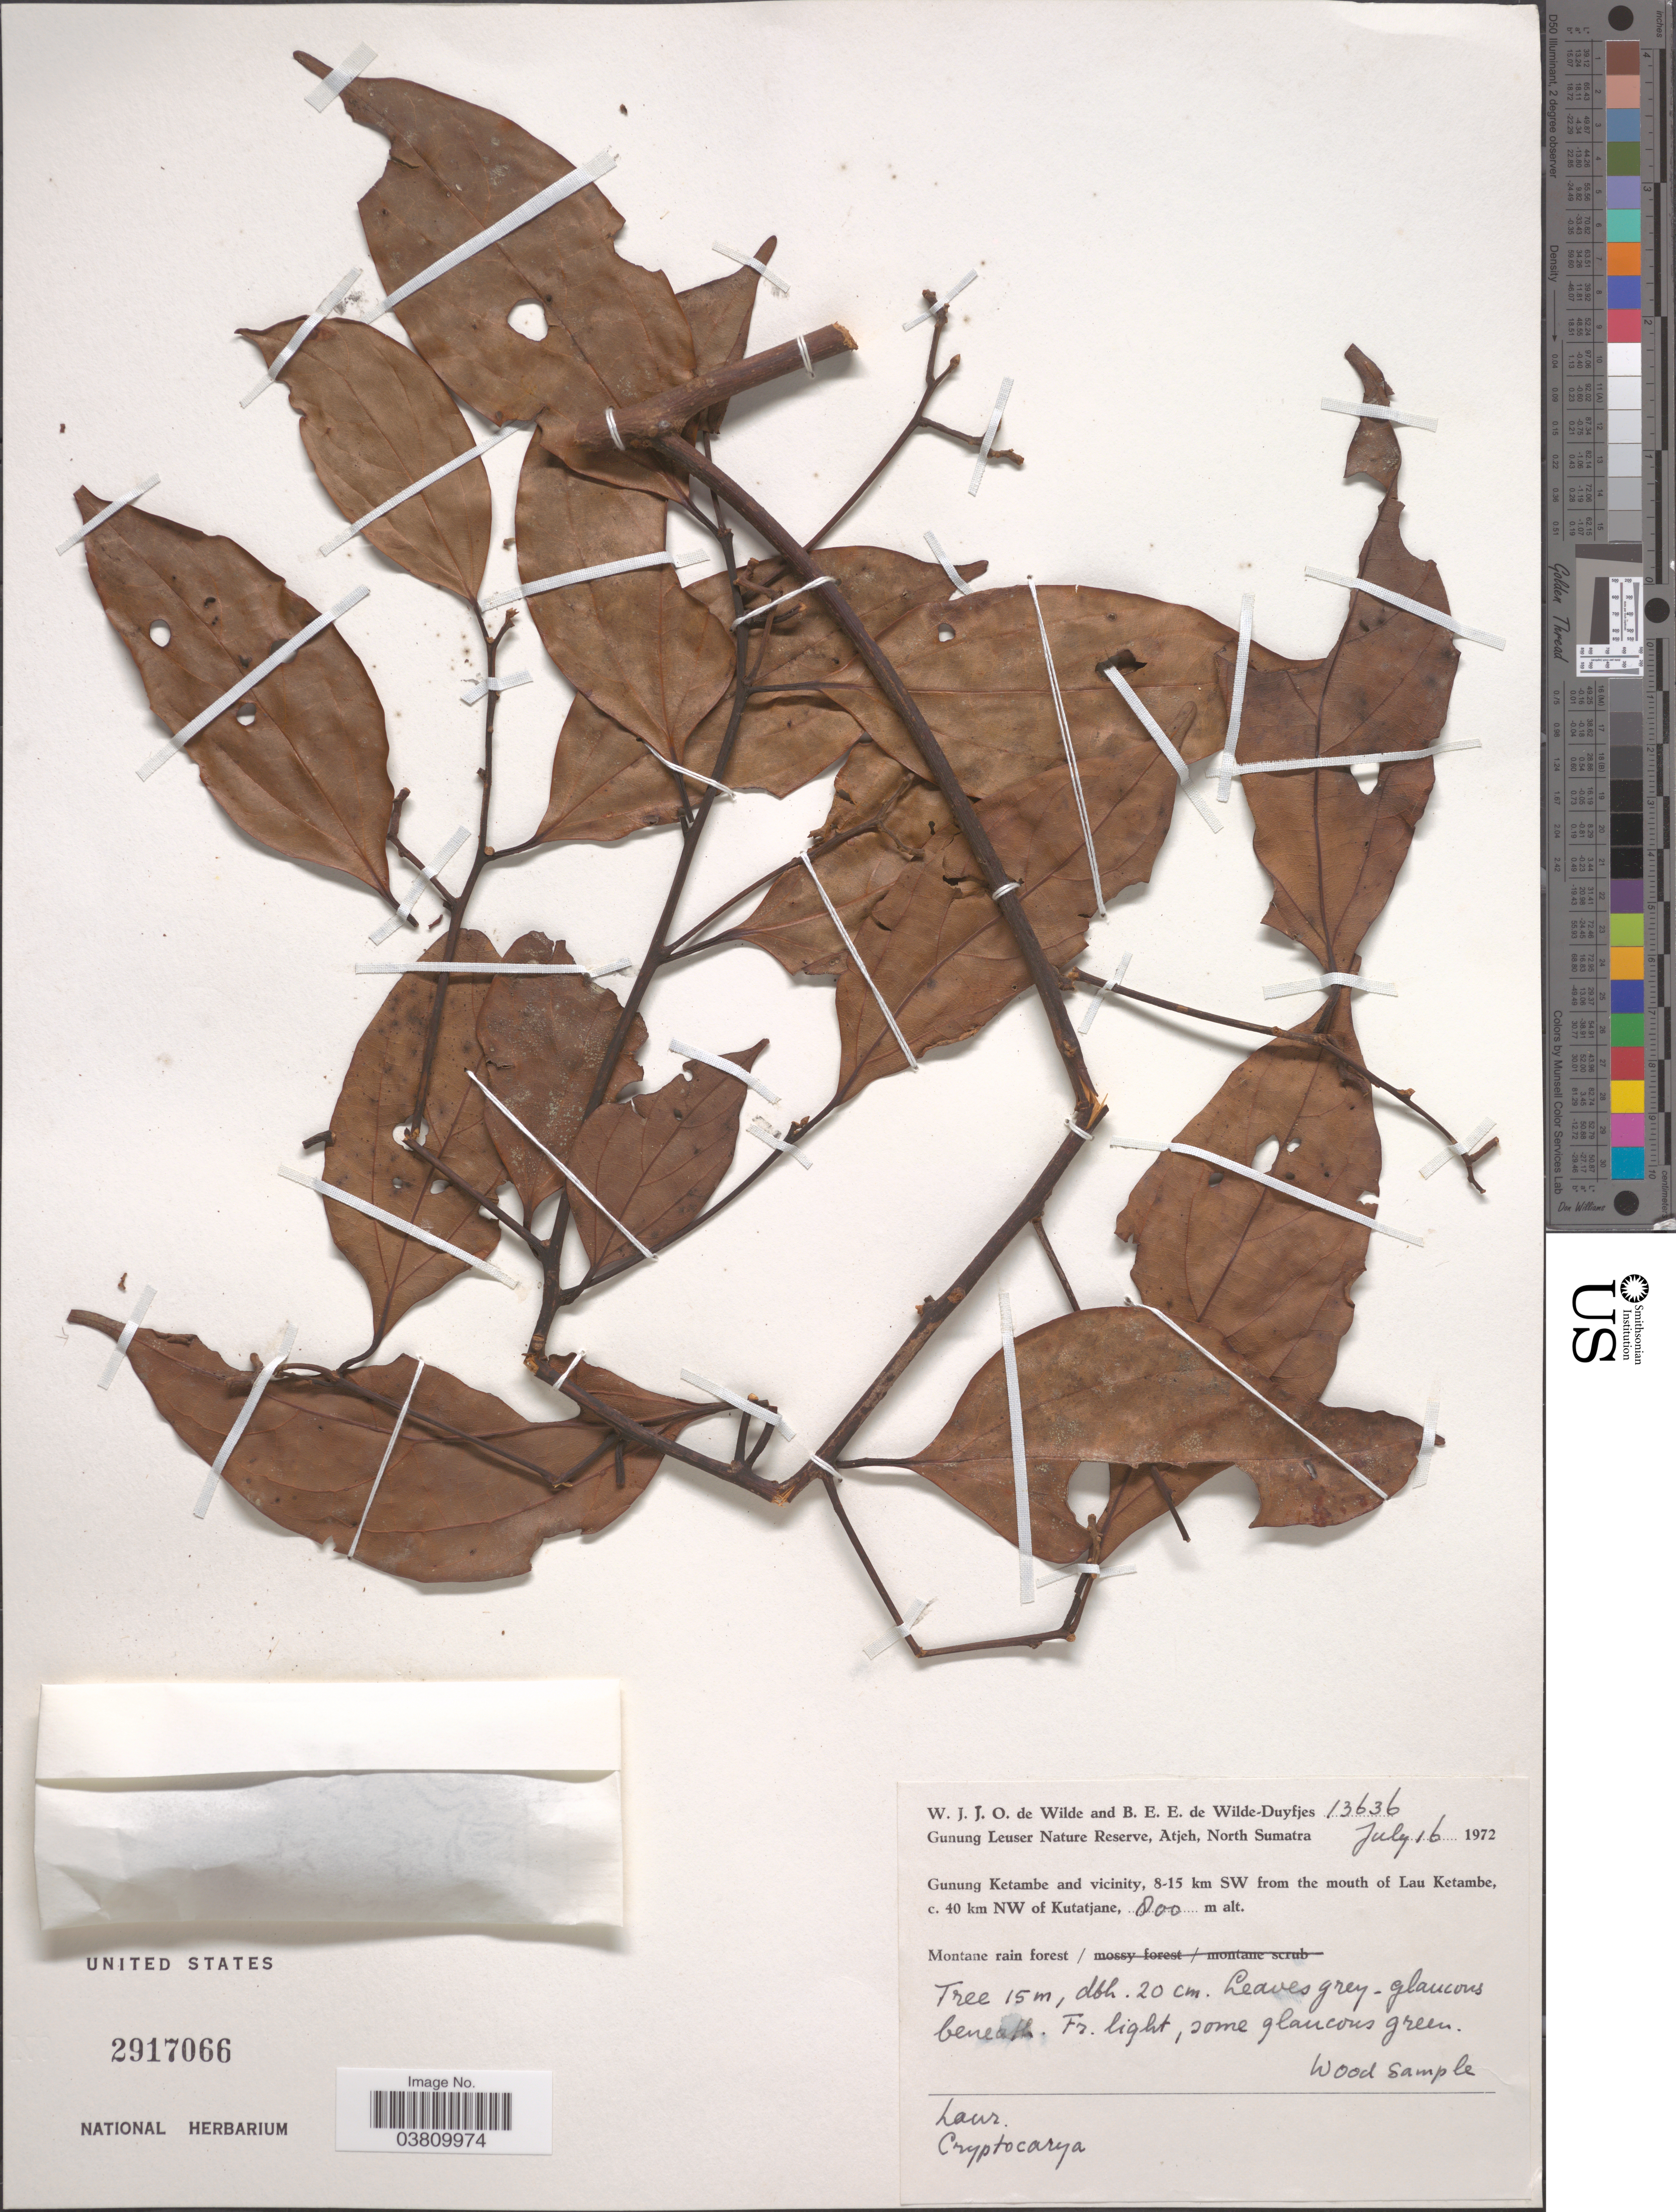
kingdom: Plantae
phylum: Tracheophyta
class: Magnoliopsida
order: Laurales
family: Lauraceae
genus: Cryptocarya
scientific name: Cryptocarya sp.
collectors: W. J. de Wilde & B. E. de Wilde-Duyfjes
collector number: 13636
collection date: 1972-07-16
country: Indonesia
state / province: Sumatra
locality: Gunung Leuser Nature Reserve, Atjeh, North Sumatra. Gunung Ketambe and vicinity, 8-15 km SW from the mouth of Lau Ketambe, c. 40 km NW of Kutatjane.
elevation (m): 800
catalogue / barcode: US 2917066